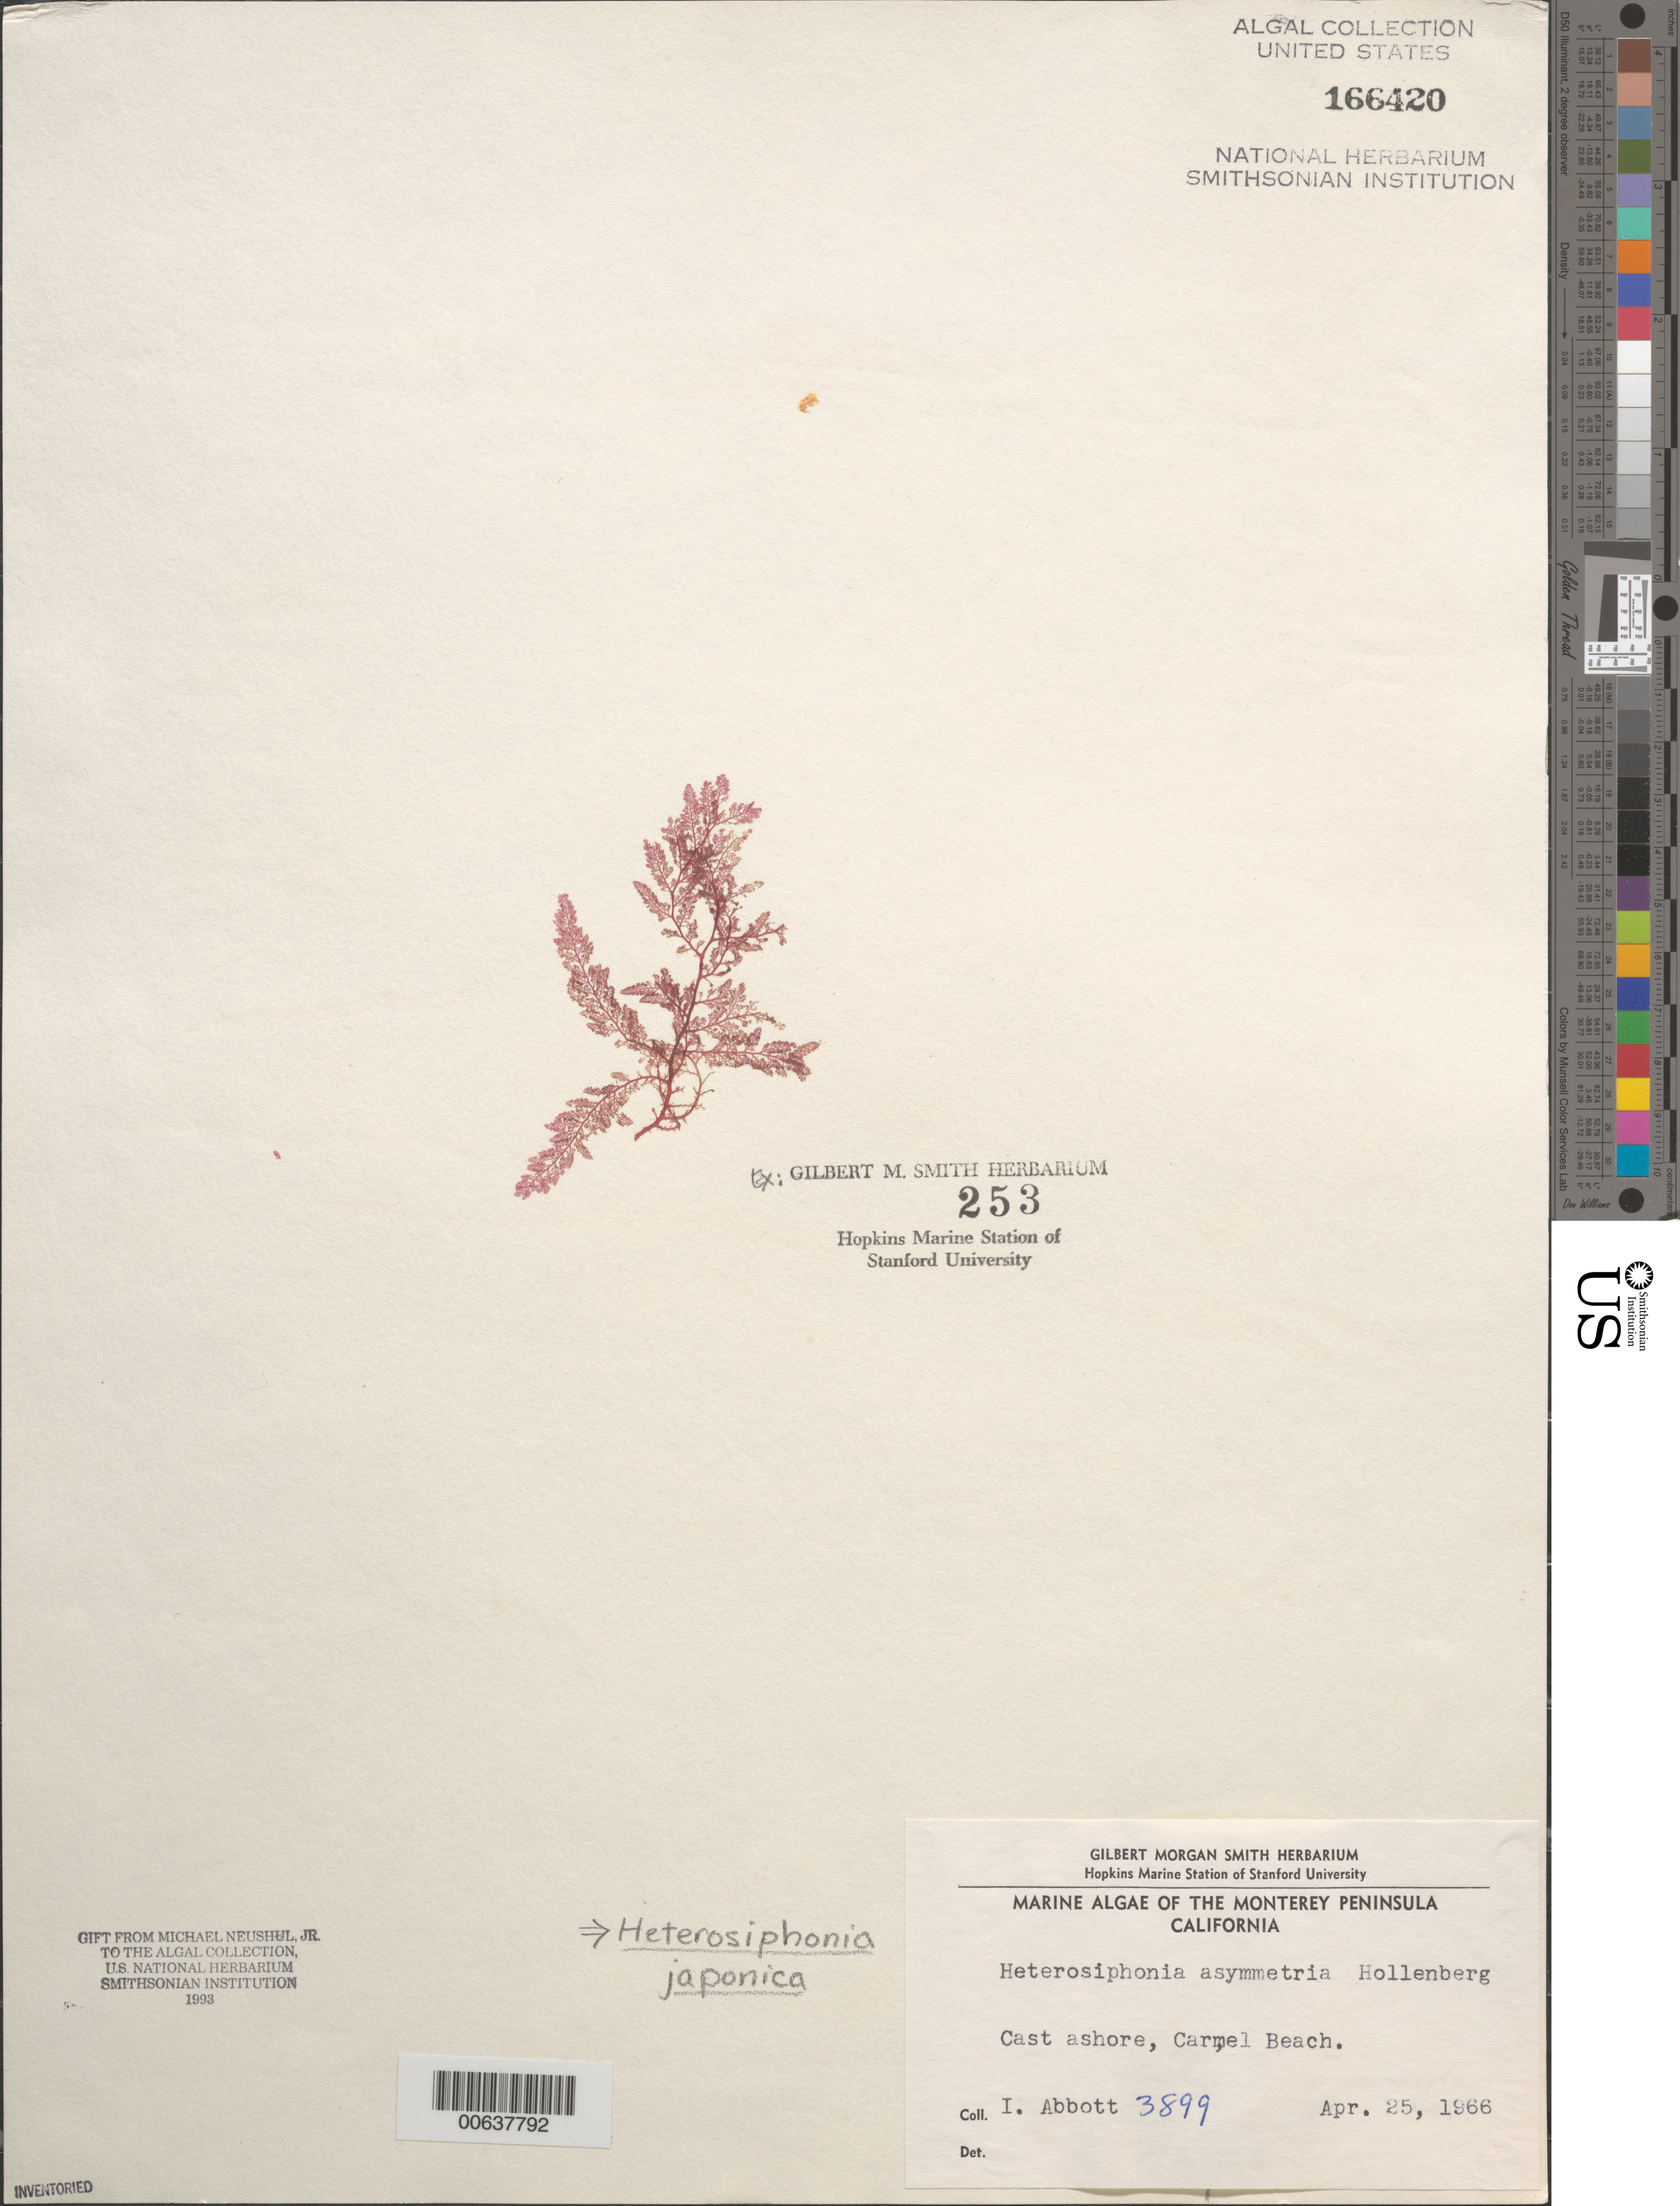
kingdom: Plantae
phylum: Rhodophyta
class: Florideophyceae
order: Ceramiales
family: Dasyaceae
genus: Dasysiphonia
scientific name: Dasysiphonia japonica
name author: (Yendo) H.-S. Kim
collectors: I. A. Abbott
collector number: IAA 3899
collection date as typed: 25 Apr 1966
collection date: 1966-04-25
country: United States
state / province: California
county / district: Monterey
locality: Carmel Beach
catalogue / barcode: US 166420